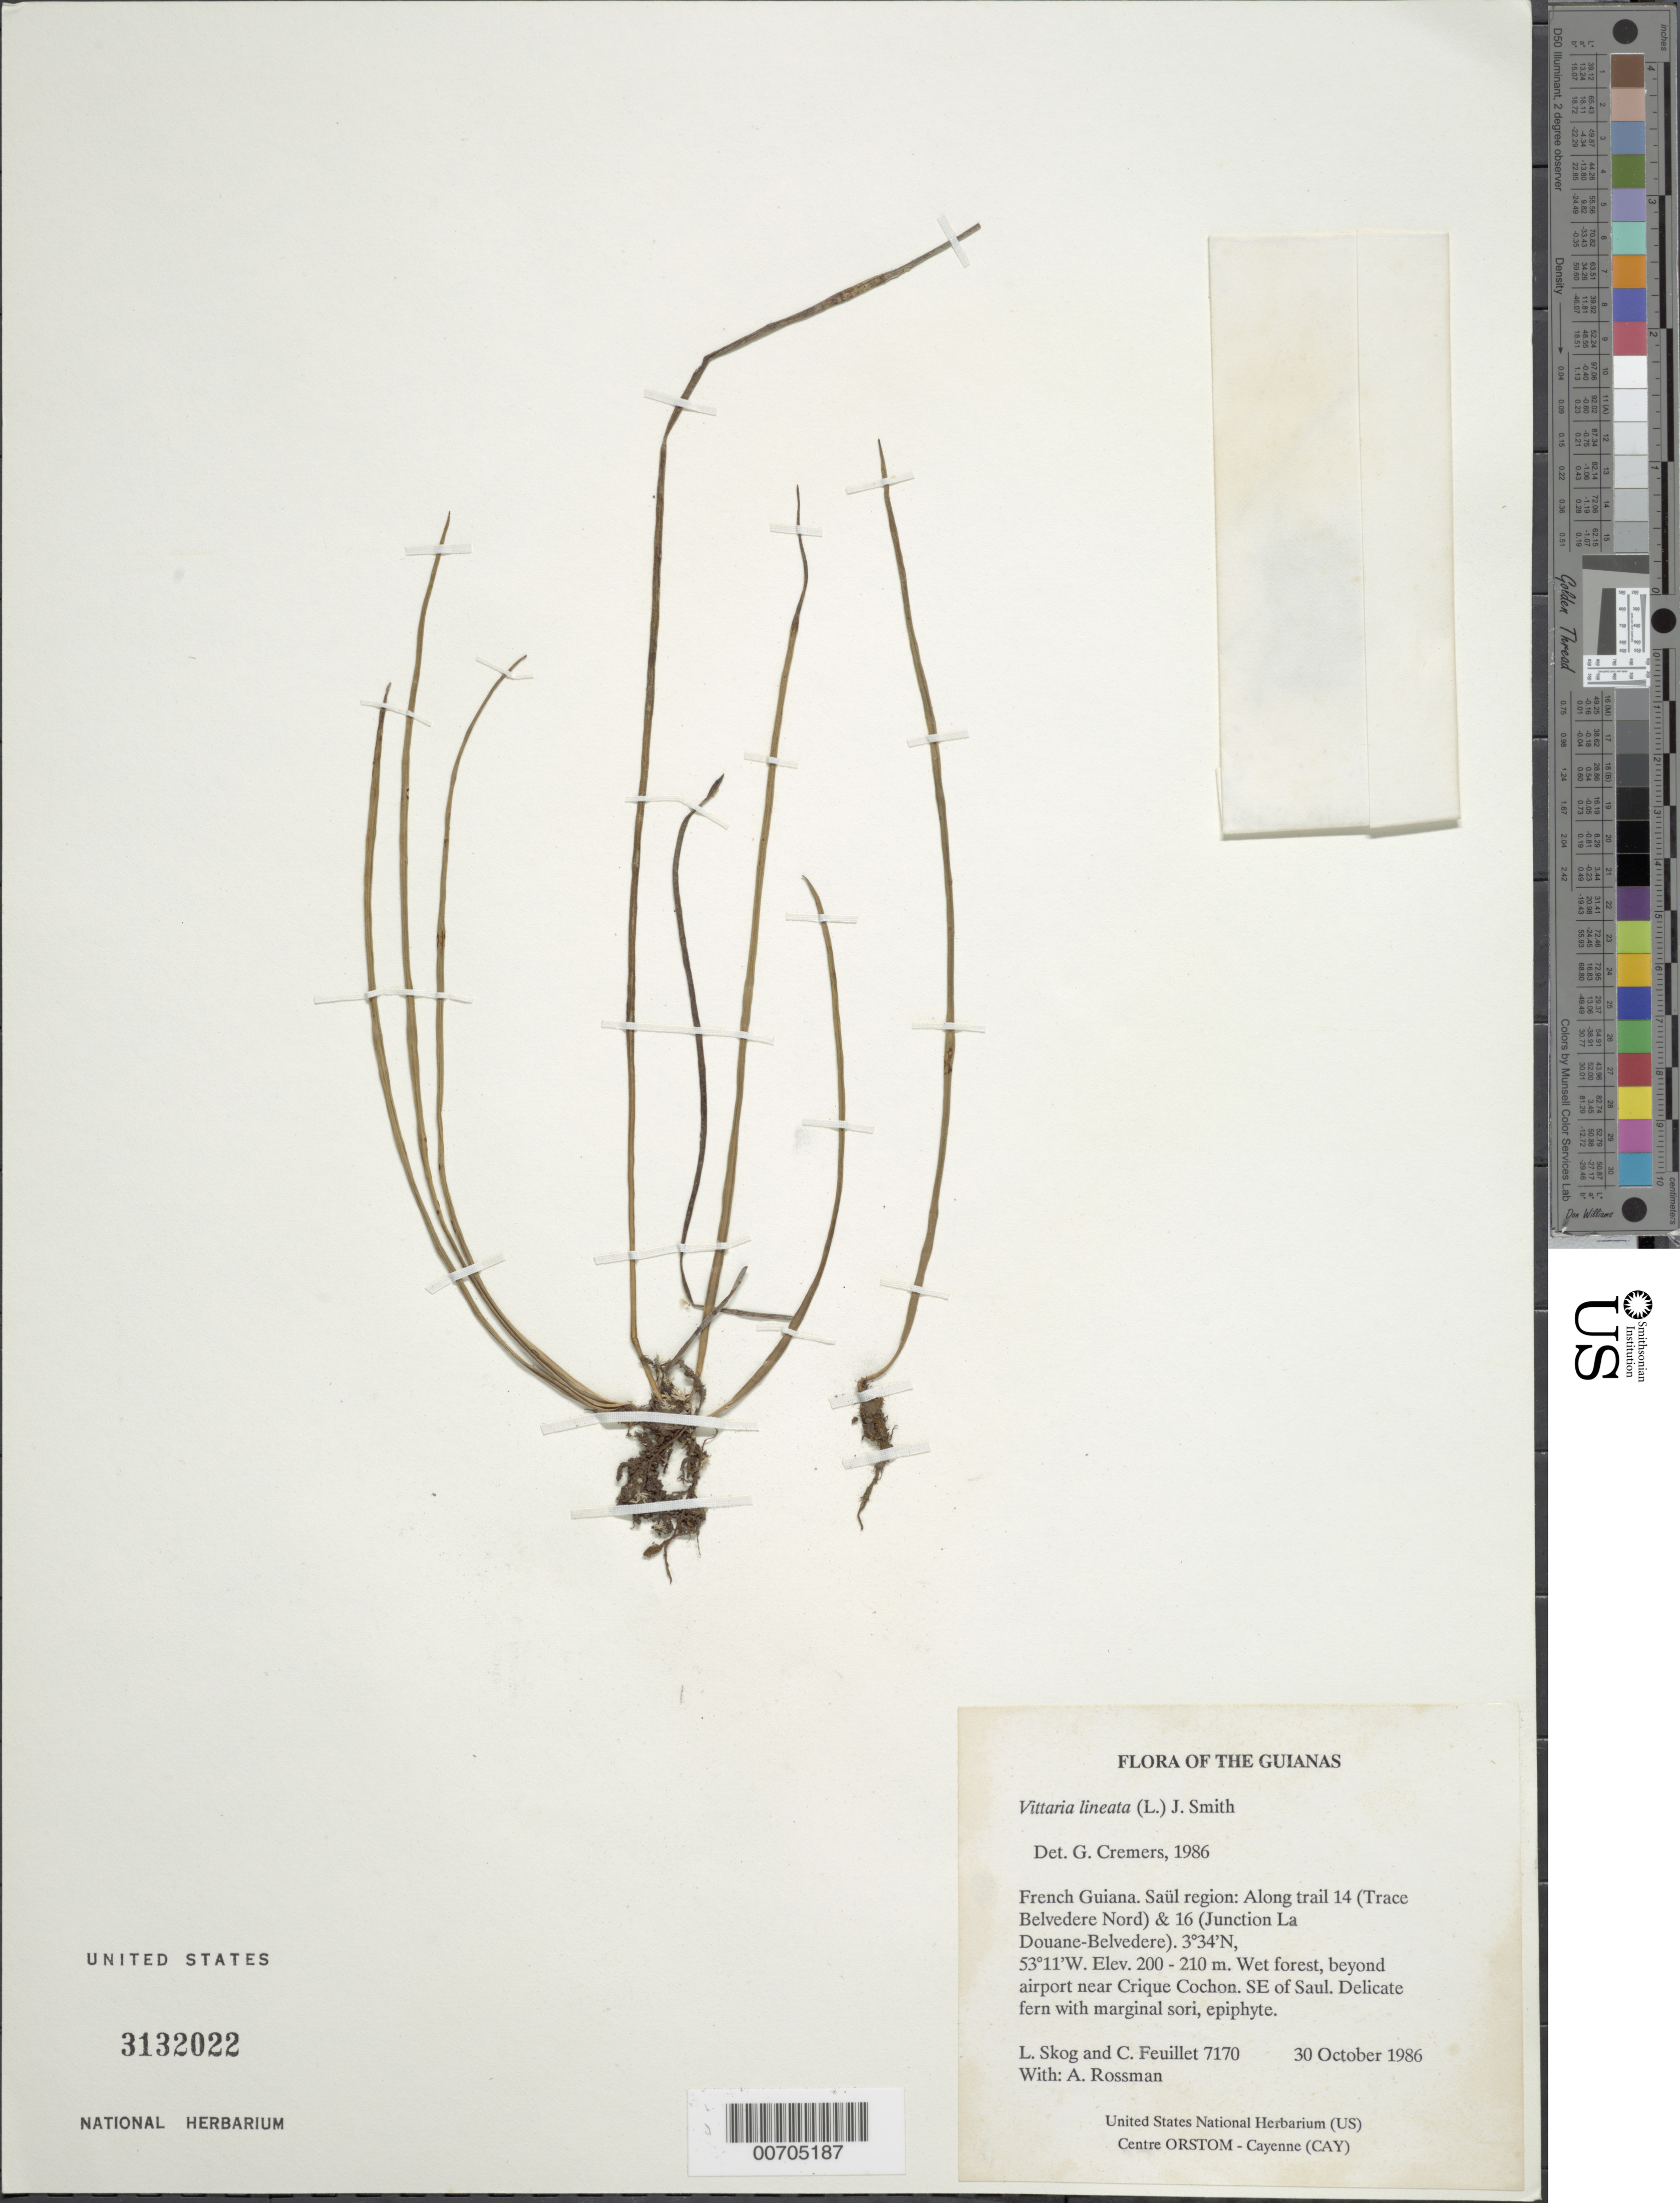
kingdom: Plantae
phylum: Tracheophyta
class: Polypodiopsida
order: Polypodiales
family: Pteridaceae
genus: Vittaria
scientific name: Vittaria lineata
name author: (L.) Sm.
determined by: Cremers, Georges A.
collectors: L. E. Skog, C. Feuillet & A. Rossman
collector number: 7170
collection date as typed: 30 October 1986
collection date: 1986-10-30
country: French Guiana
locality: SE of Saül along trail 14 (Trace Belvedere Nord) & 16 (Junction La Douane-Belvedere)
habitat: Wet forest, beyond airport near Crique Cochon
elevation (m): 200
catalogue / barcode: US 3132022